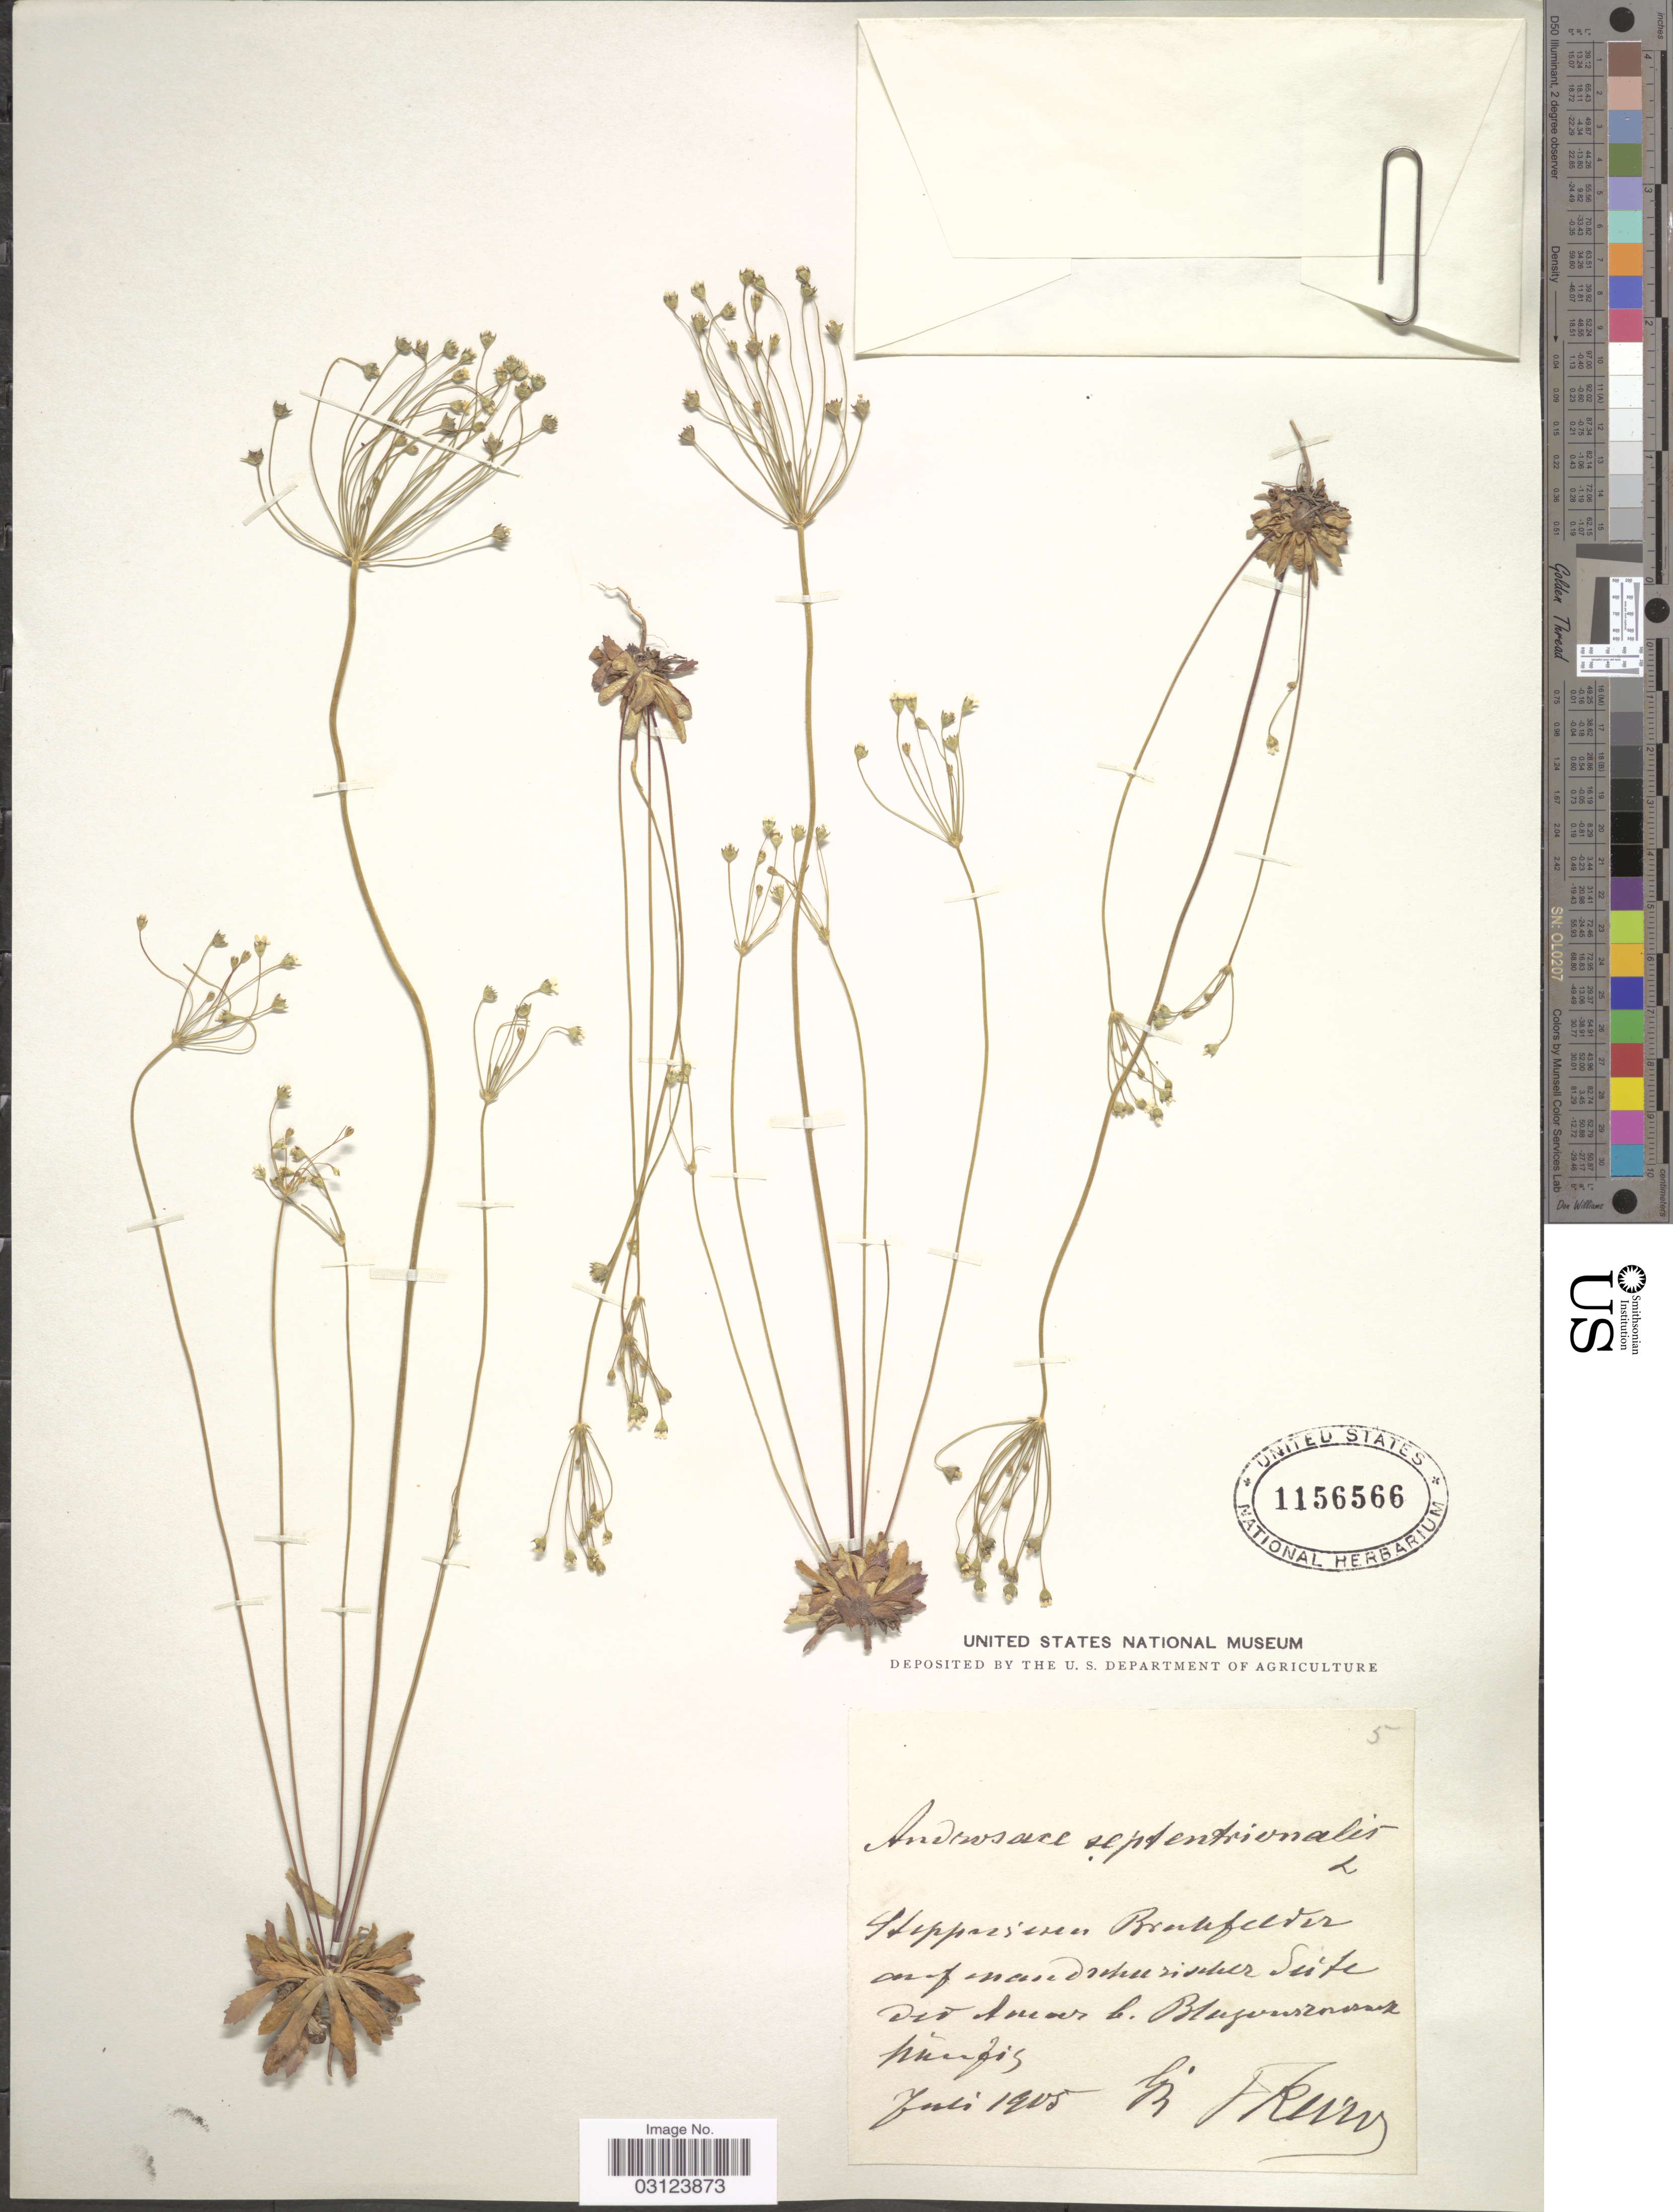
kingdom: Plantae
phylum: Tracheophyta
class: Magnoliopsida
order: Ericales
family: Primulaceae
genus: Androsace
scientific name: Androsace septentrionalis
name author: L.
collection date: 1905-07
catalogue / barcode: US 1156566